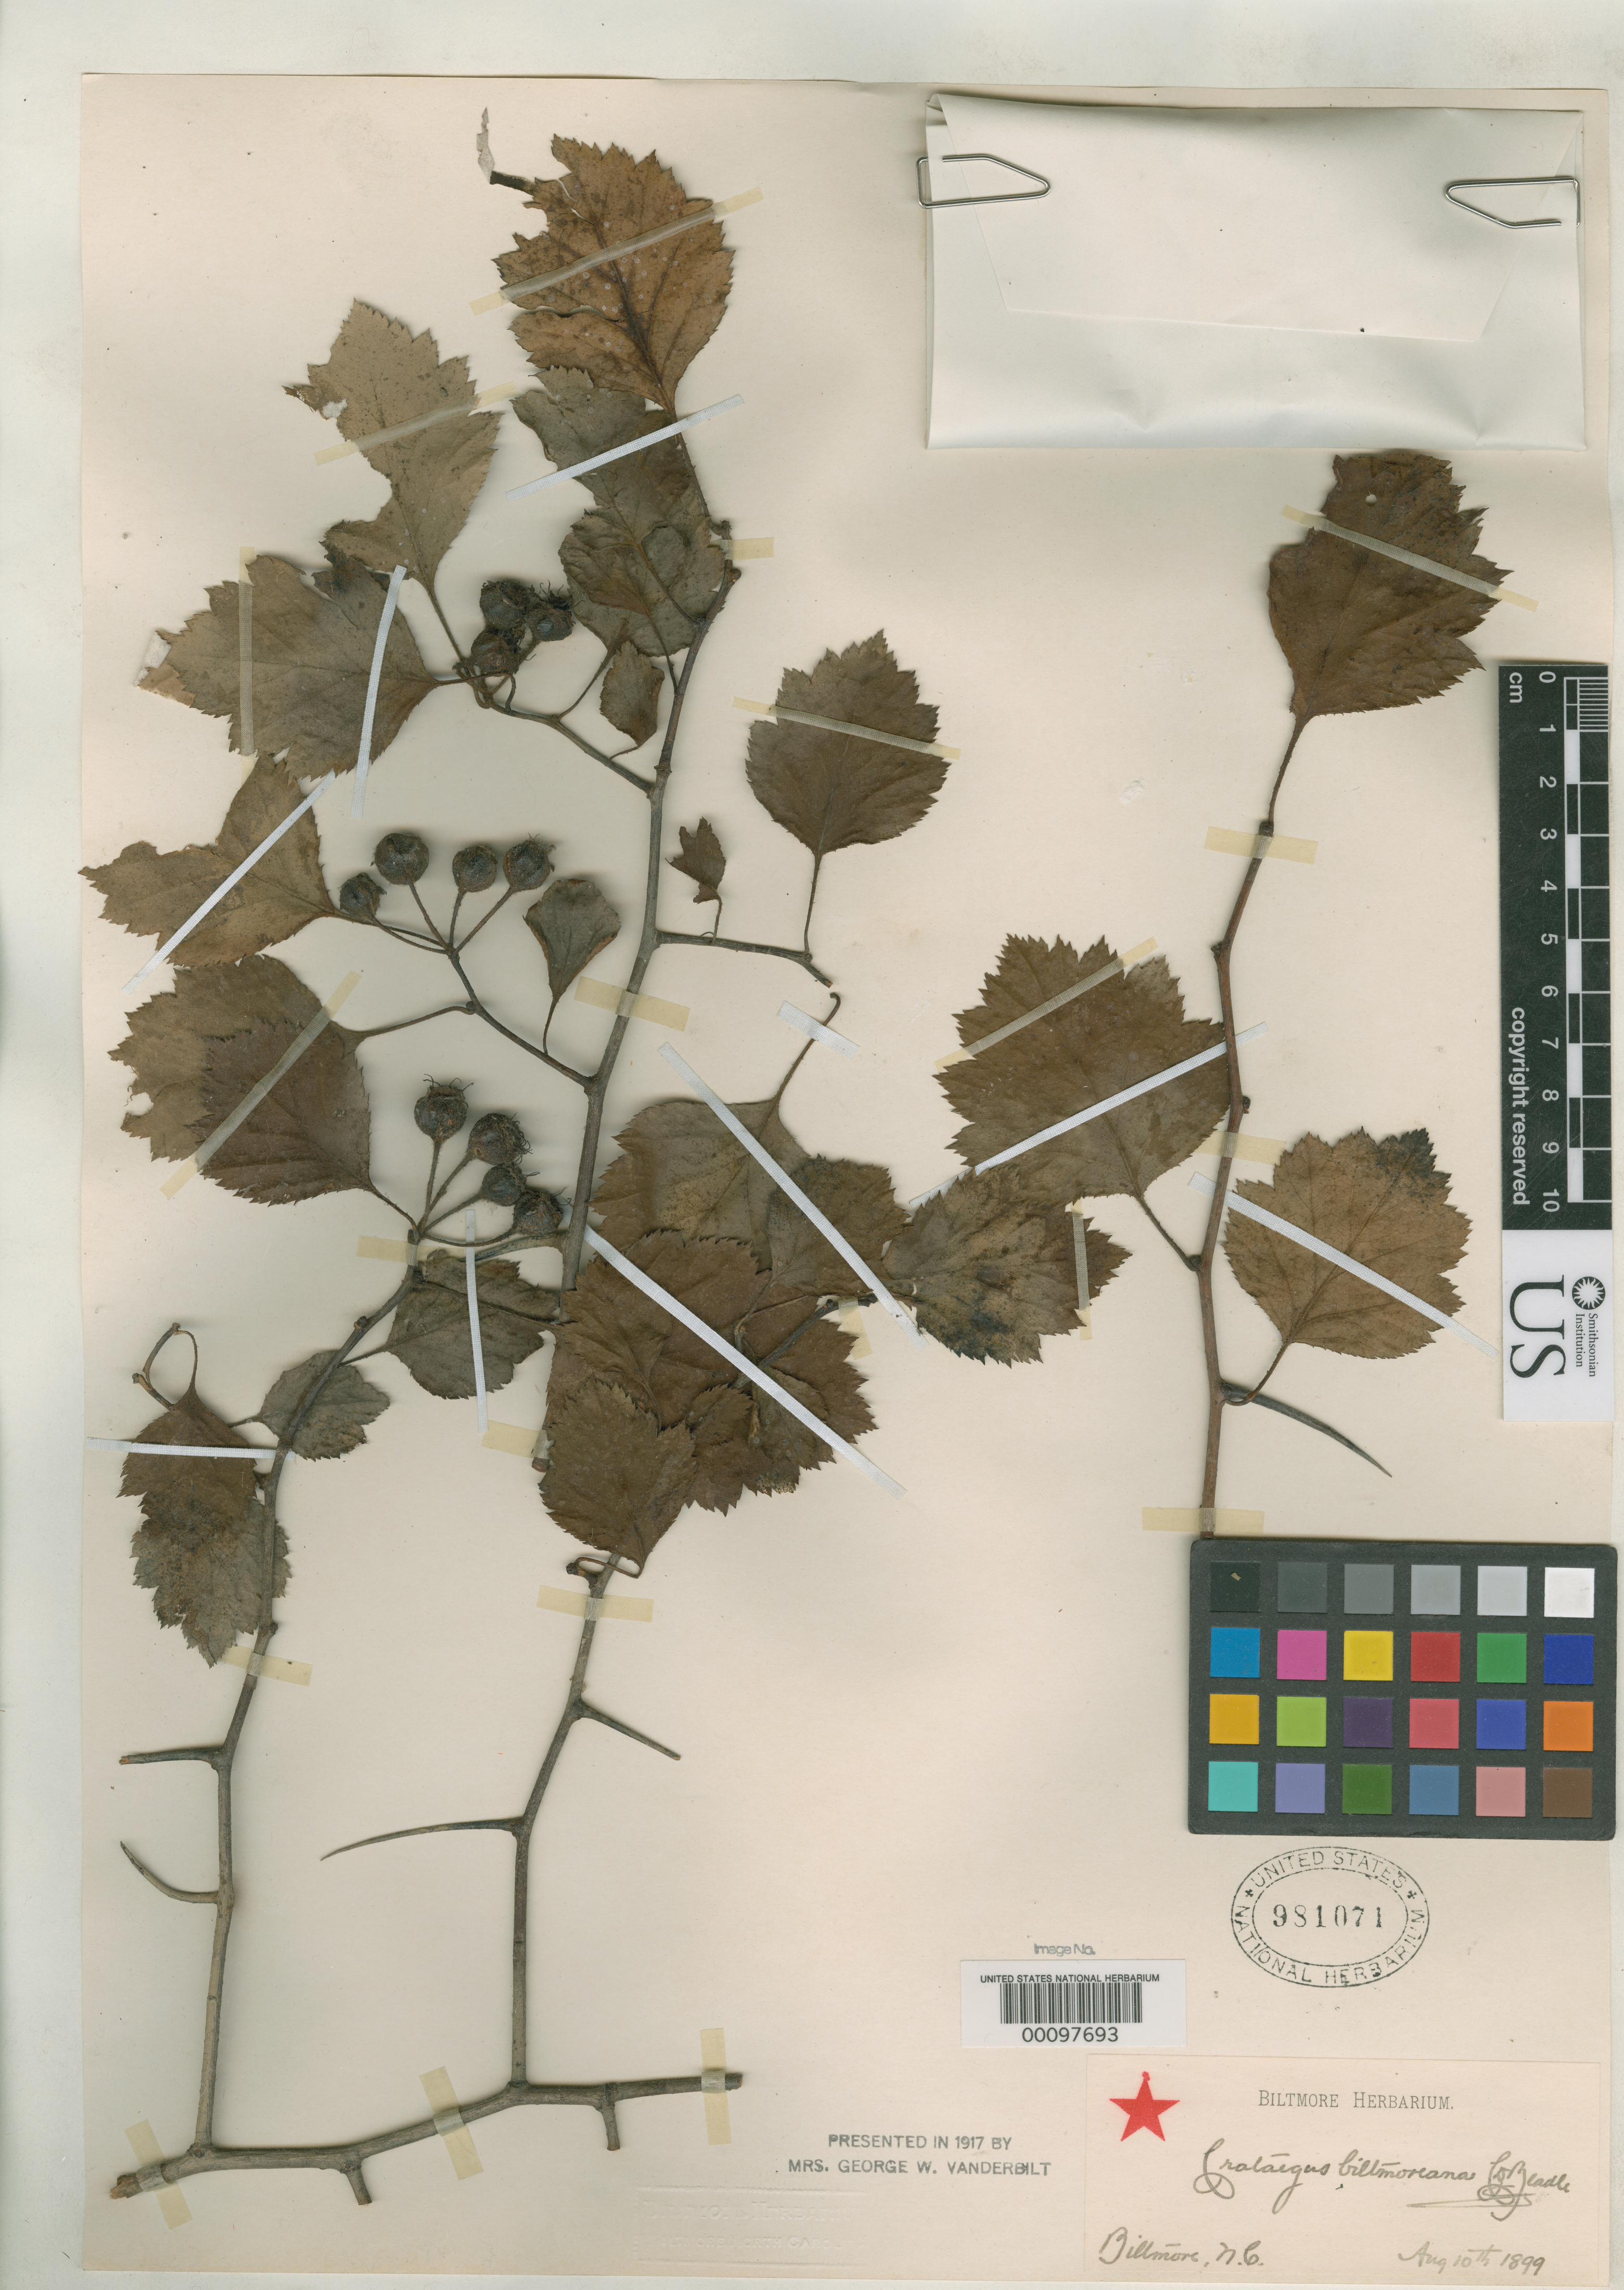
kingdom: Plantae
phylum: Tracheophyta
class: Magnoliopsida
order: Rosales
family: Rosaceae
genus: Crataegus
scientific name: Crataegus biltmoreana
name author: Beadle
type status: Holotype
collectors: ex herb. Biltmore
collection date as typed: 10 Aug 1899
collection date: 1899-08-10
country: United States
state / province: North Carolina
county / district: Buncombe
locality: Biltmore.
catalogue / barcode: US 981071